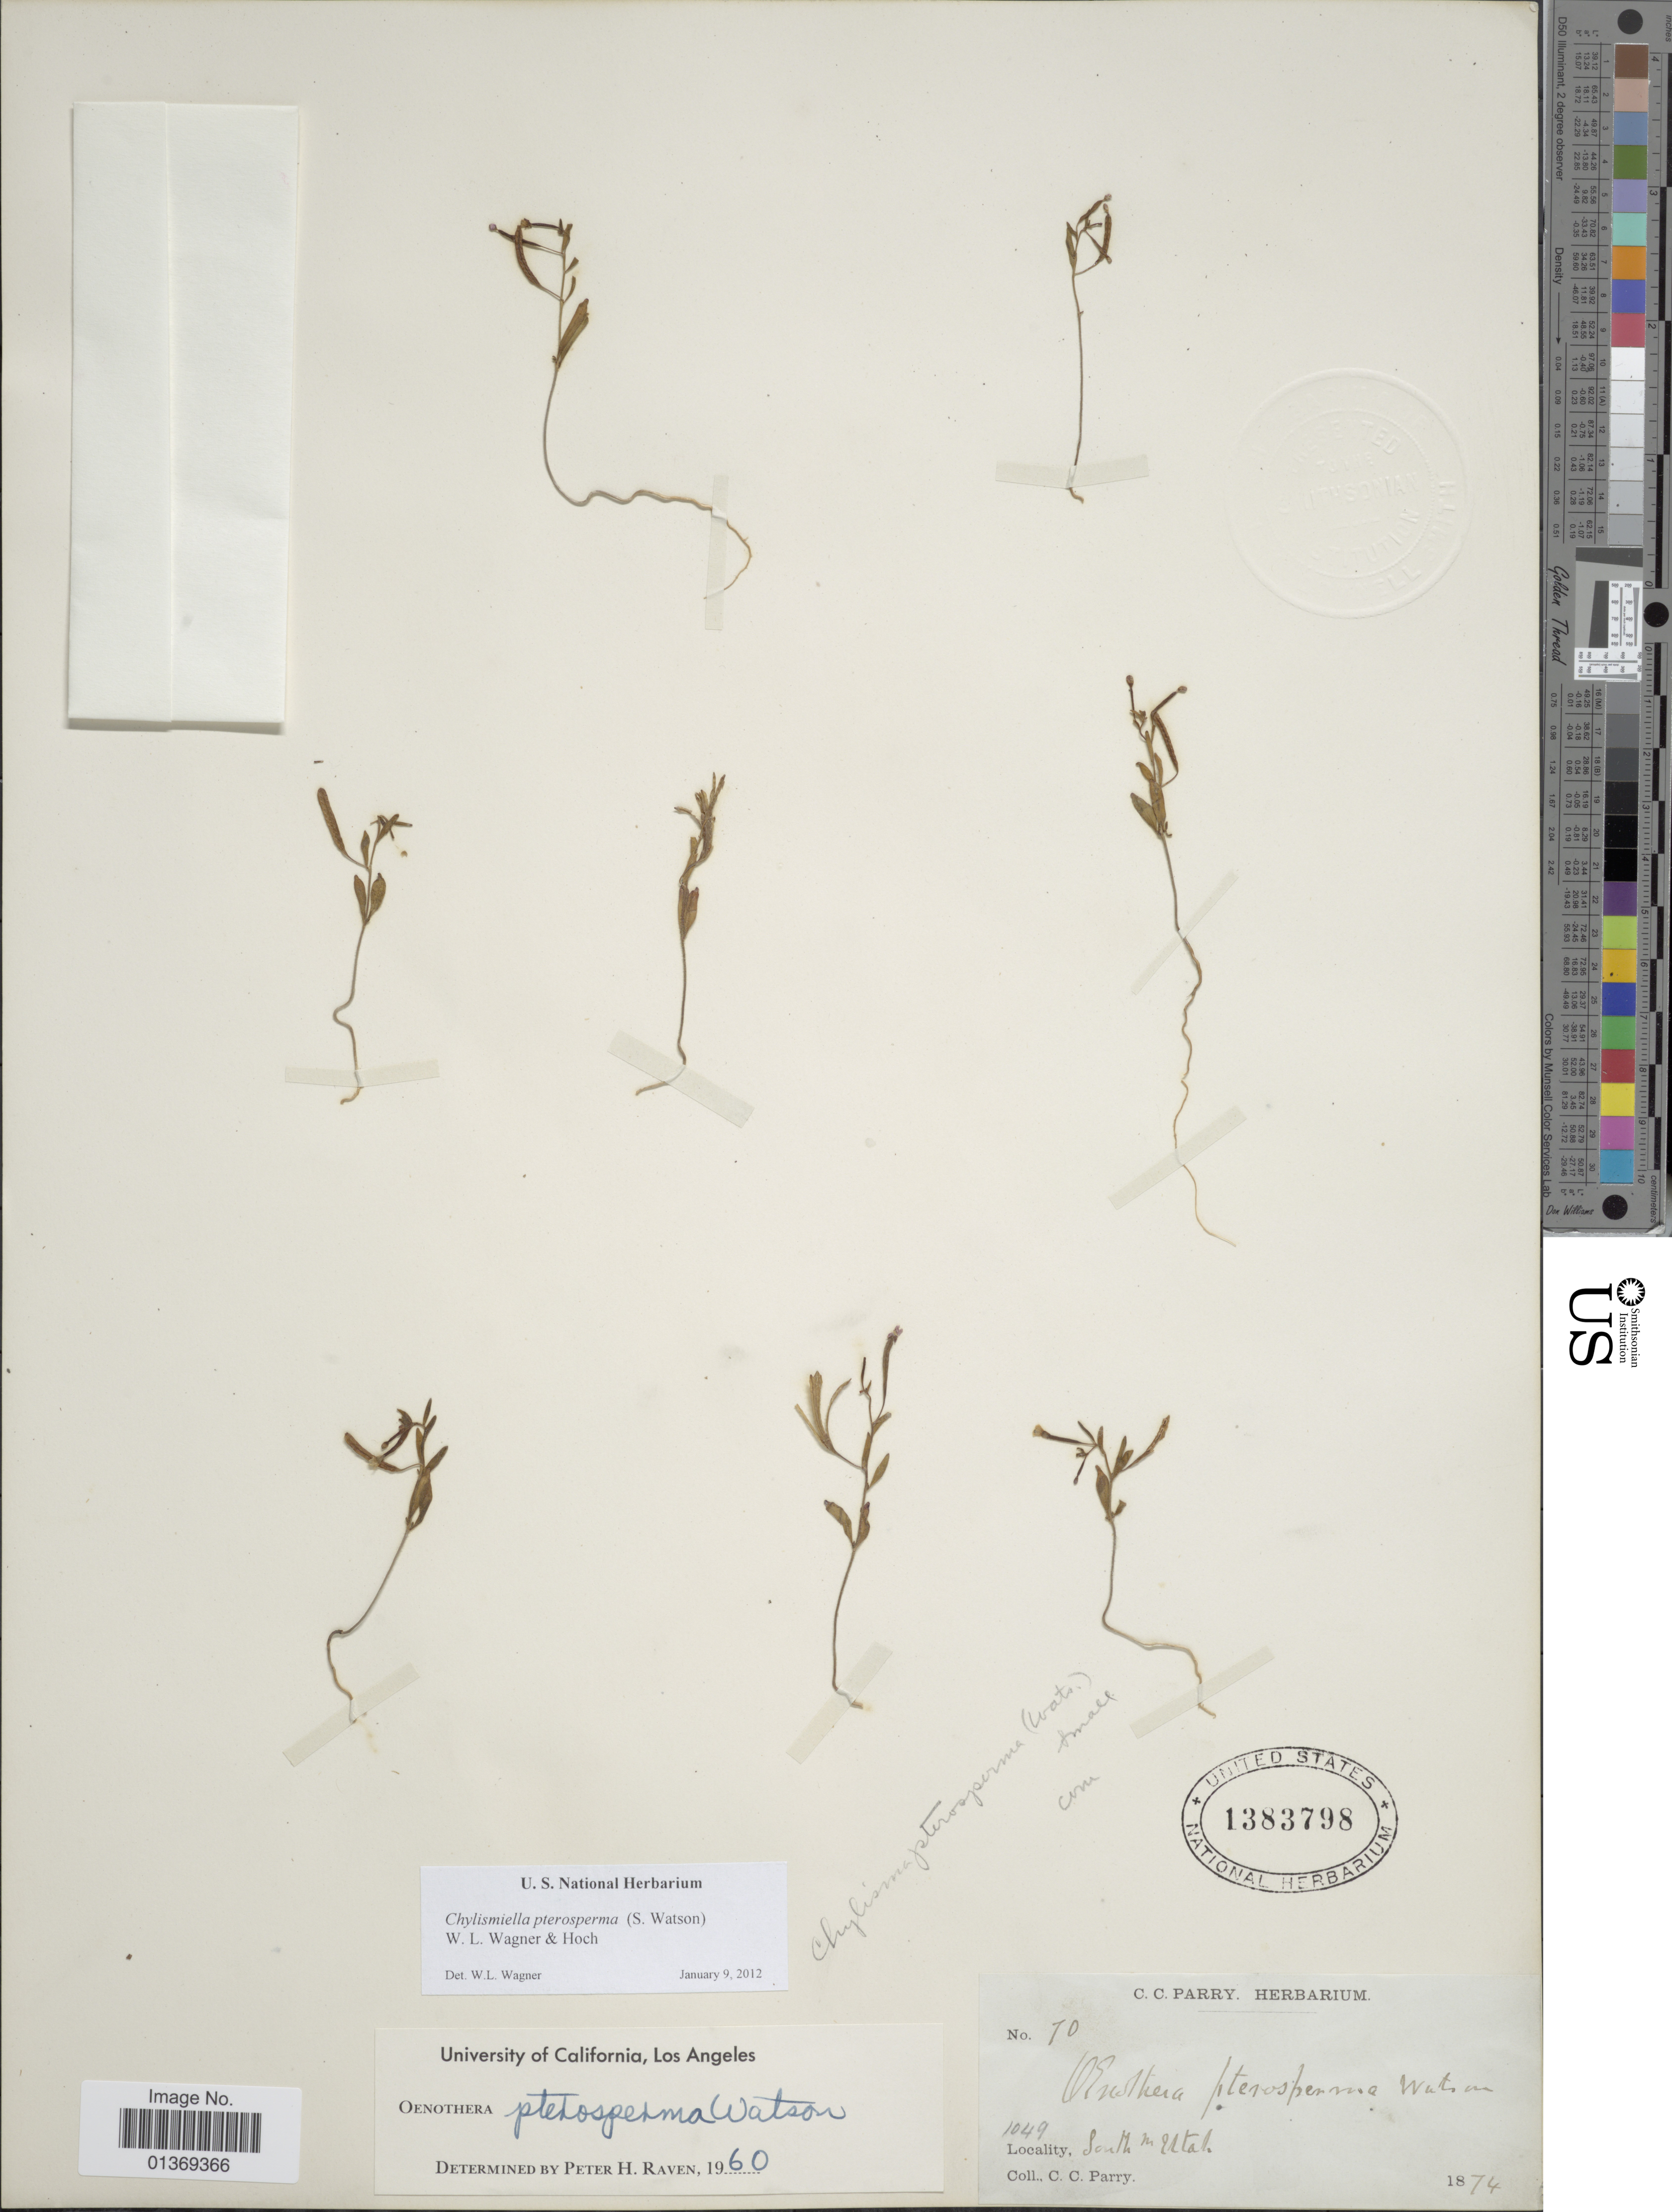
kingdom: Plantae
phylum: Tracheophyta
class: Magnoliopsida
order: Myrtales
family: Onagraceae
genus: Chylismiella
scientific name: Chylismiella pterosperma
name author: (S. Watson) W.L. Wagner & Hoch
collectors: C. C. Parry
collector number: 70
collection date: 1874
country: United States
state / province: Utah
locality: Southn Utah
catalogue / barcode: US 1383798